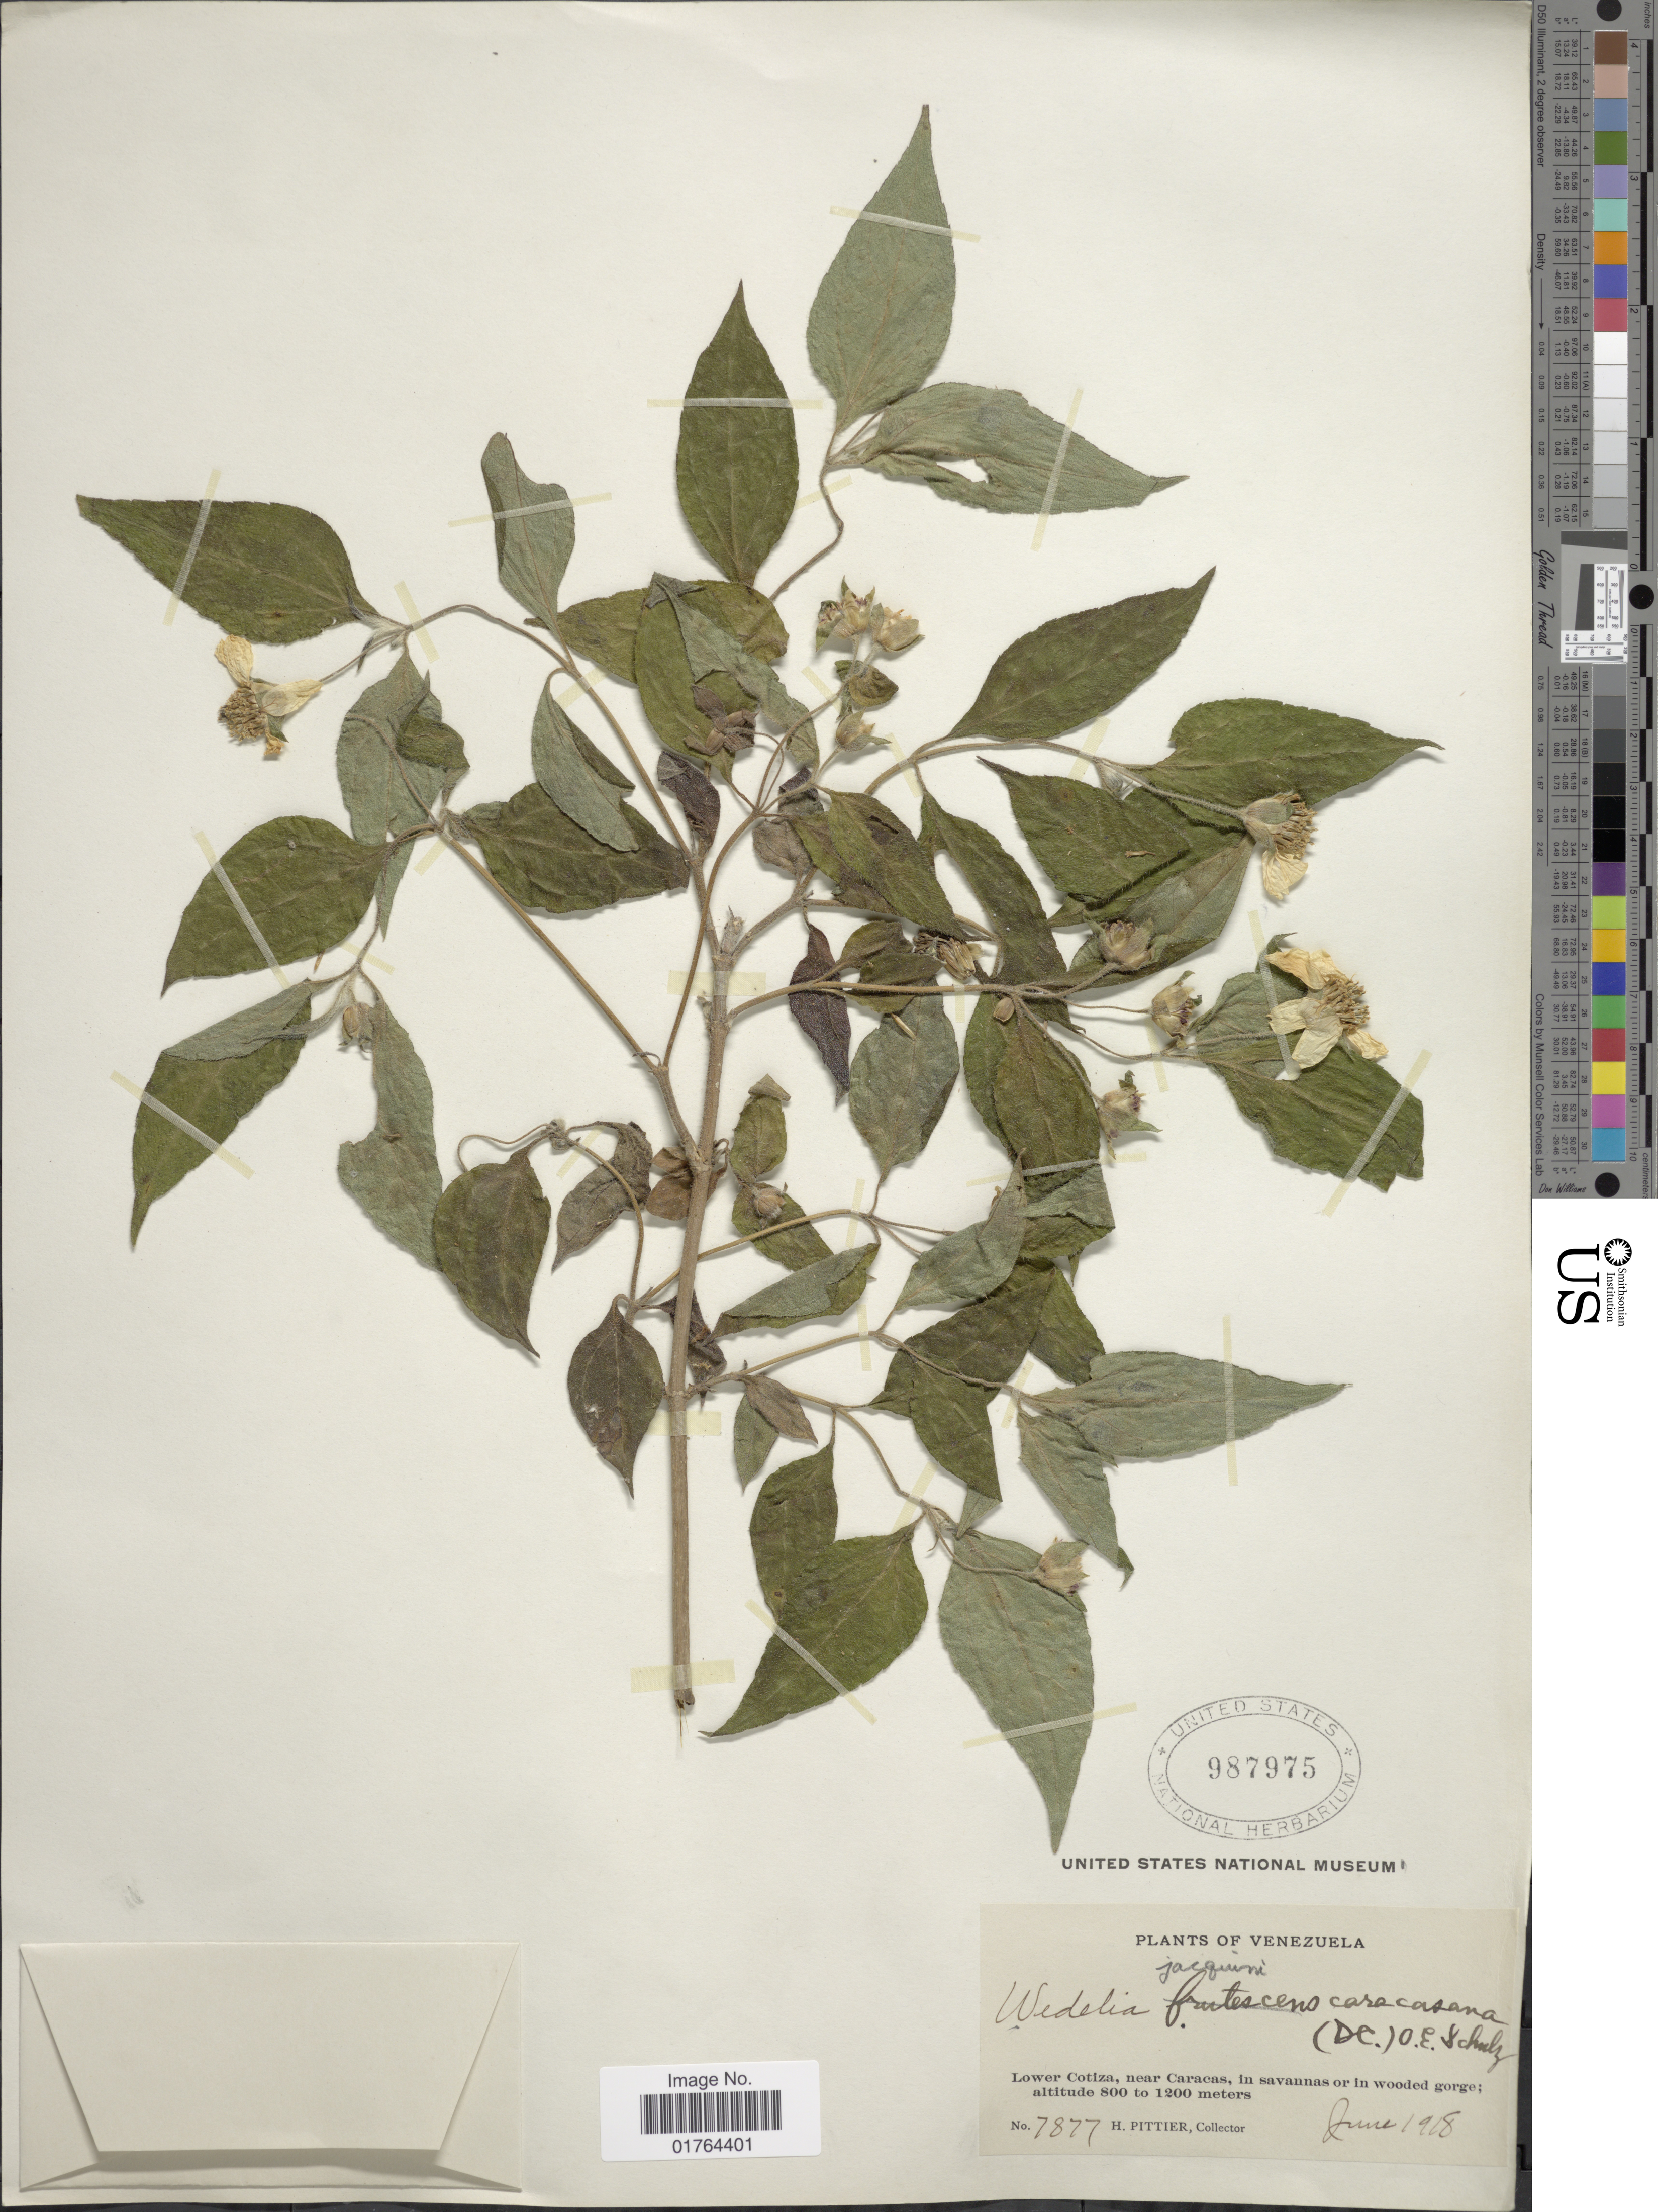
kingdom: Plantae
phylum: Tracheophyta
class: Magnoliopsida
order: Asterales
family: Asteraceae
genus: Wedelia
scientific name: Wedelia calycina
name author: Rich.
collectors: H. F. Pittier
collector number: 7877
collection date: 1918-06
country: Venezuela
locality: Lower Cotiza, near Caracas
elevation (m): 800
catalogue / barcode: US 987975